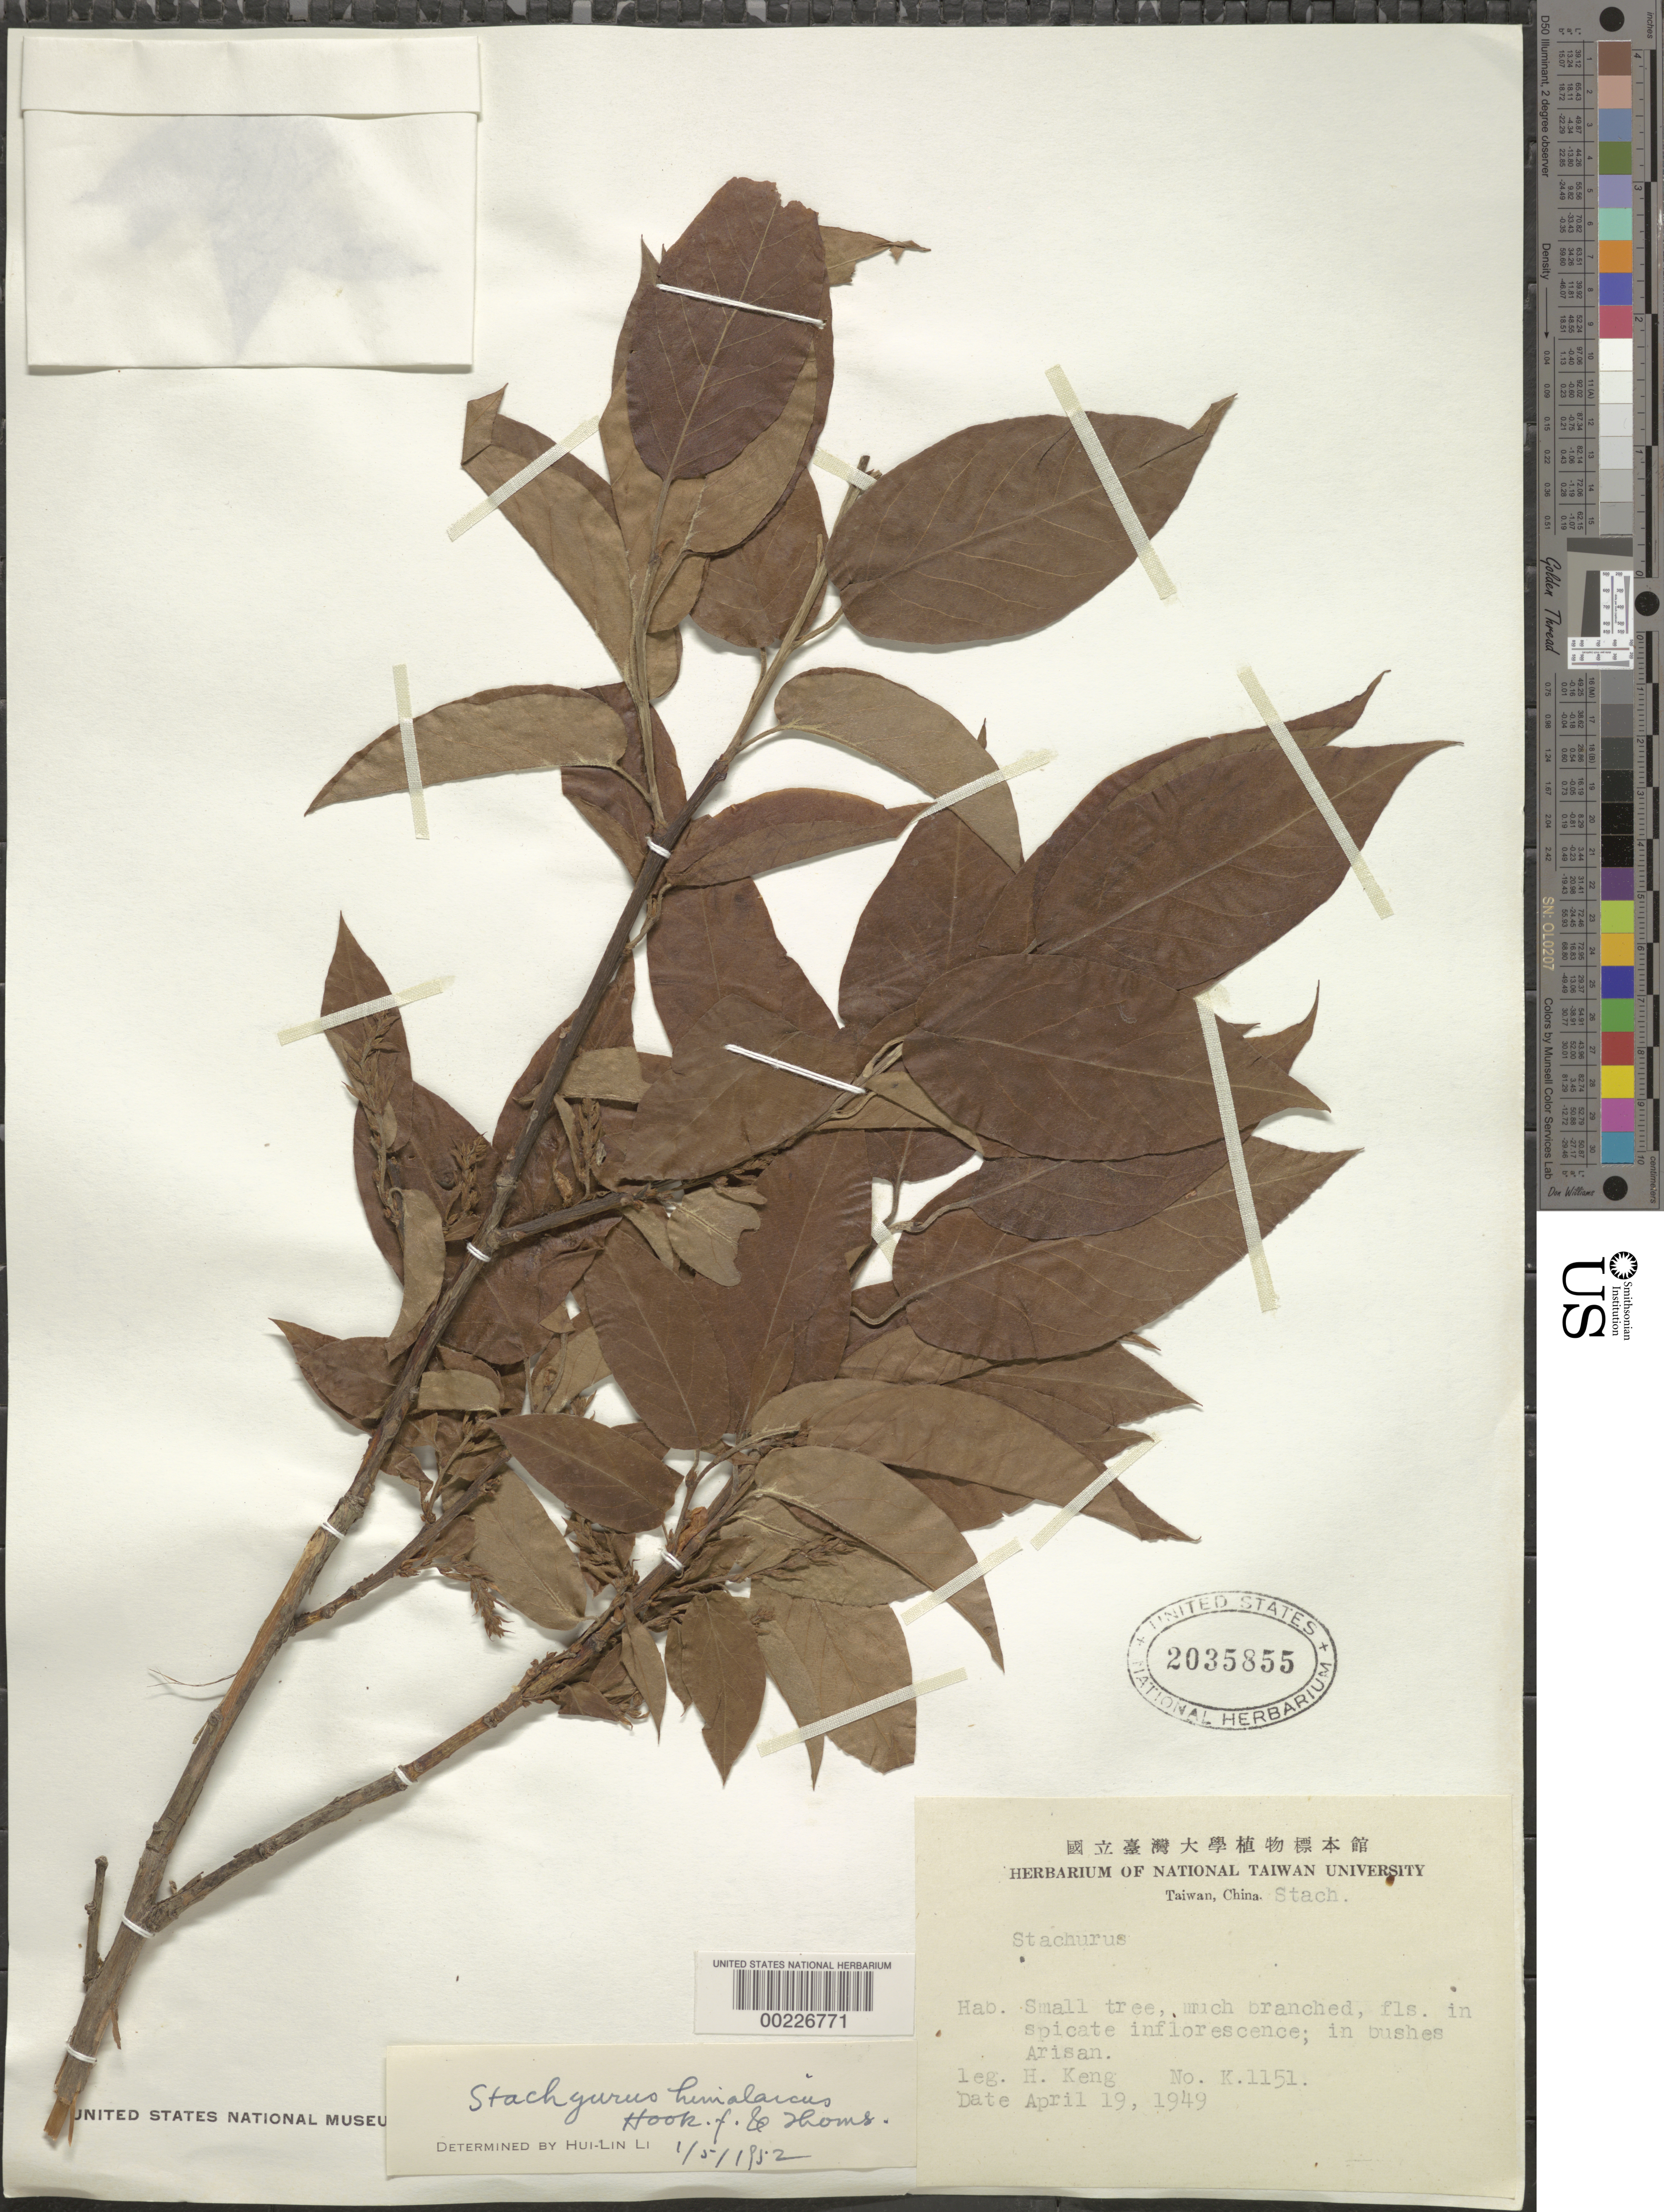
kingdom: Plantae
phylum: Tracheophyta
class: Magnoliopsida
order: Crossosomatales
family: Stachyuraceae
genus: Stachyurus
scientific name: Stachyurus himalaicus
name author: Hook. f. & Thomson ex Benth.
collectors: H. Keng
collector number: K1151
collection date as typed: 19 Apr 1949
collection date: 1949-04-19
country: Taiwan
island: Taiwan [Formosa]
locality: Arisan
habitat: In bushes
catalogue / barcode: US 2035855